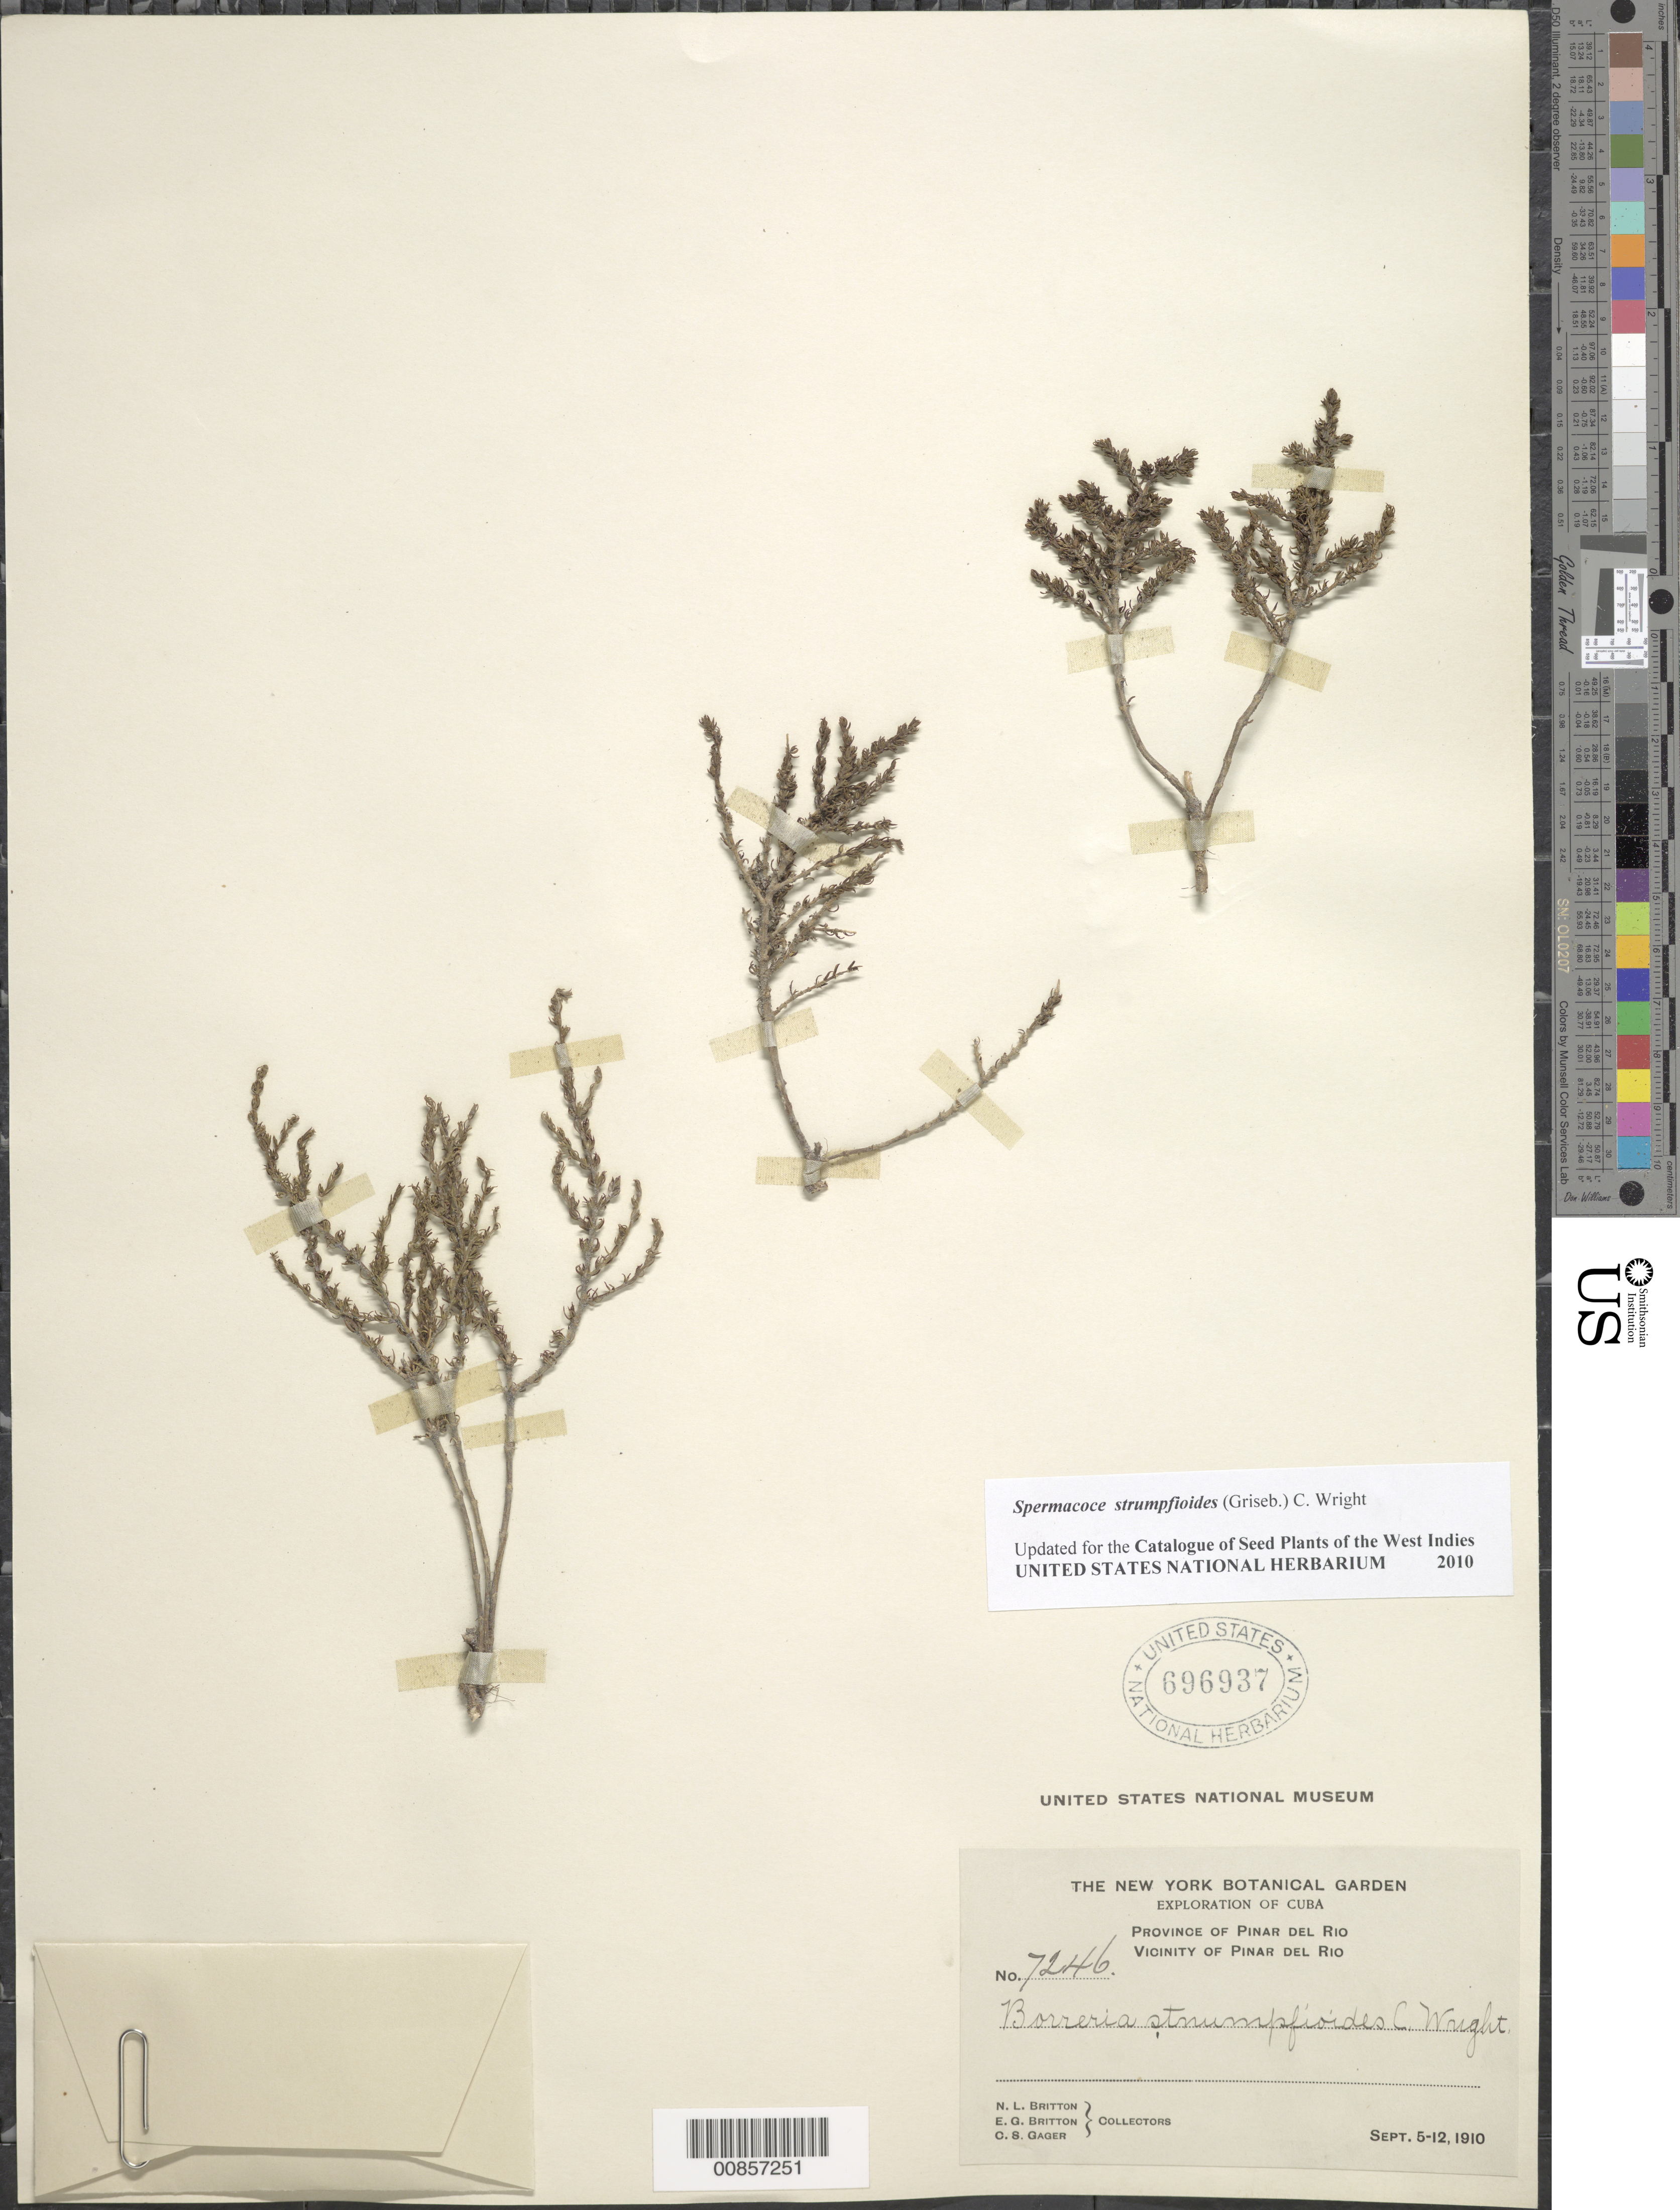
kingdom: Plantae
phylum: Tracheophyta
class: Magnoliopsida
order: Gentianales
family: Rubiaceae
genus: Spermacoce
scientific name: Spermacoce strumpfioides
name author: (Griseb.) C. Wright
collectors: N. Britton, E. G. Britton & C. Gager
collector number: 7246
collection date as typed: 05 Sep 1910 to 12 Sep 1910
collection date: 1910-09-05/1910-09-12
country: Cuba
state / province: Pinar del Río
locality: Vicinity of Pinar del Rio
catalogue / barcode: US 696937